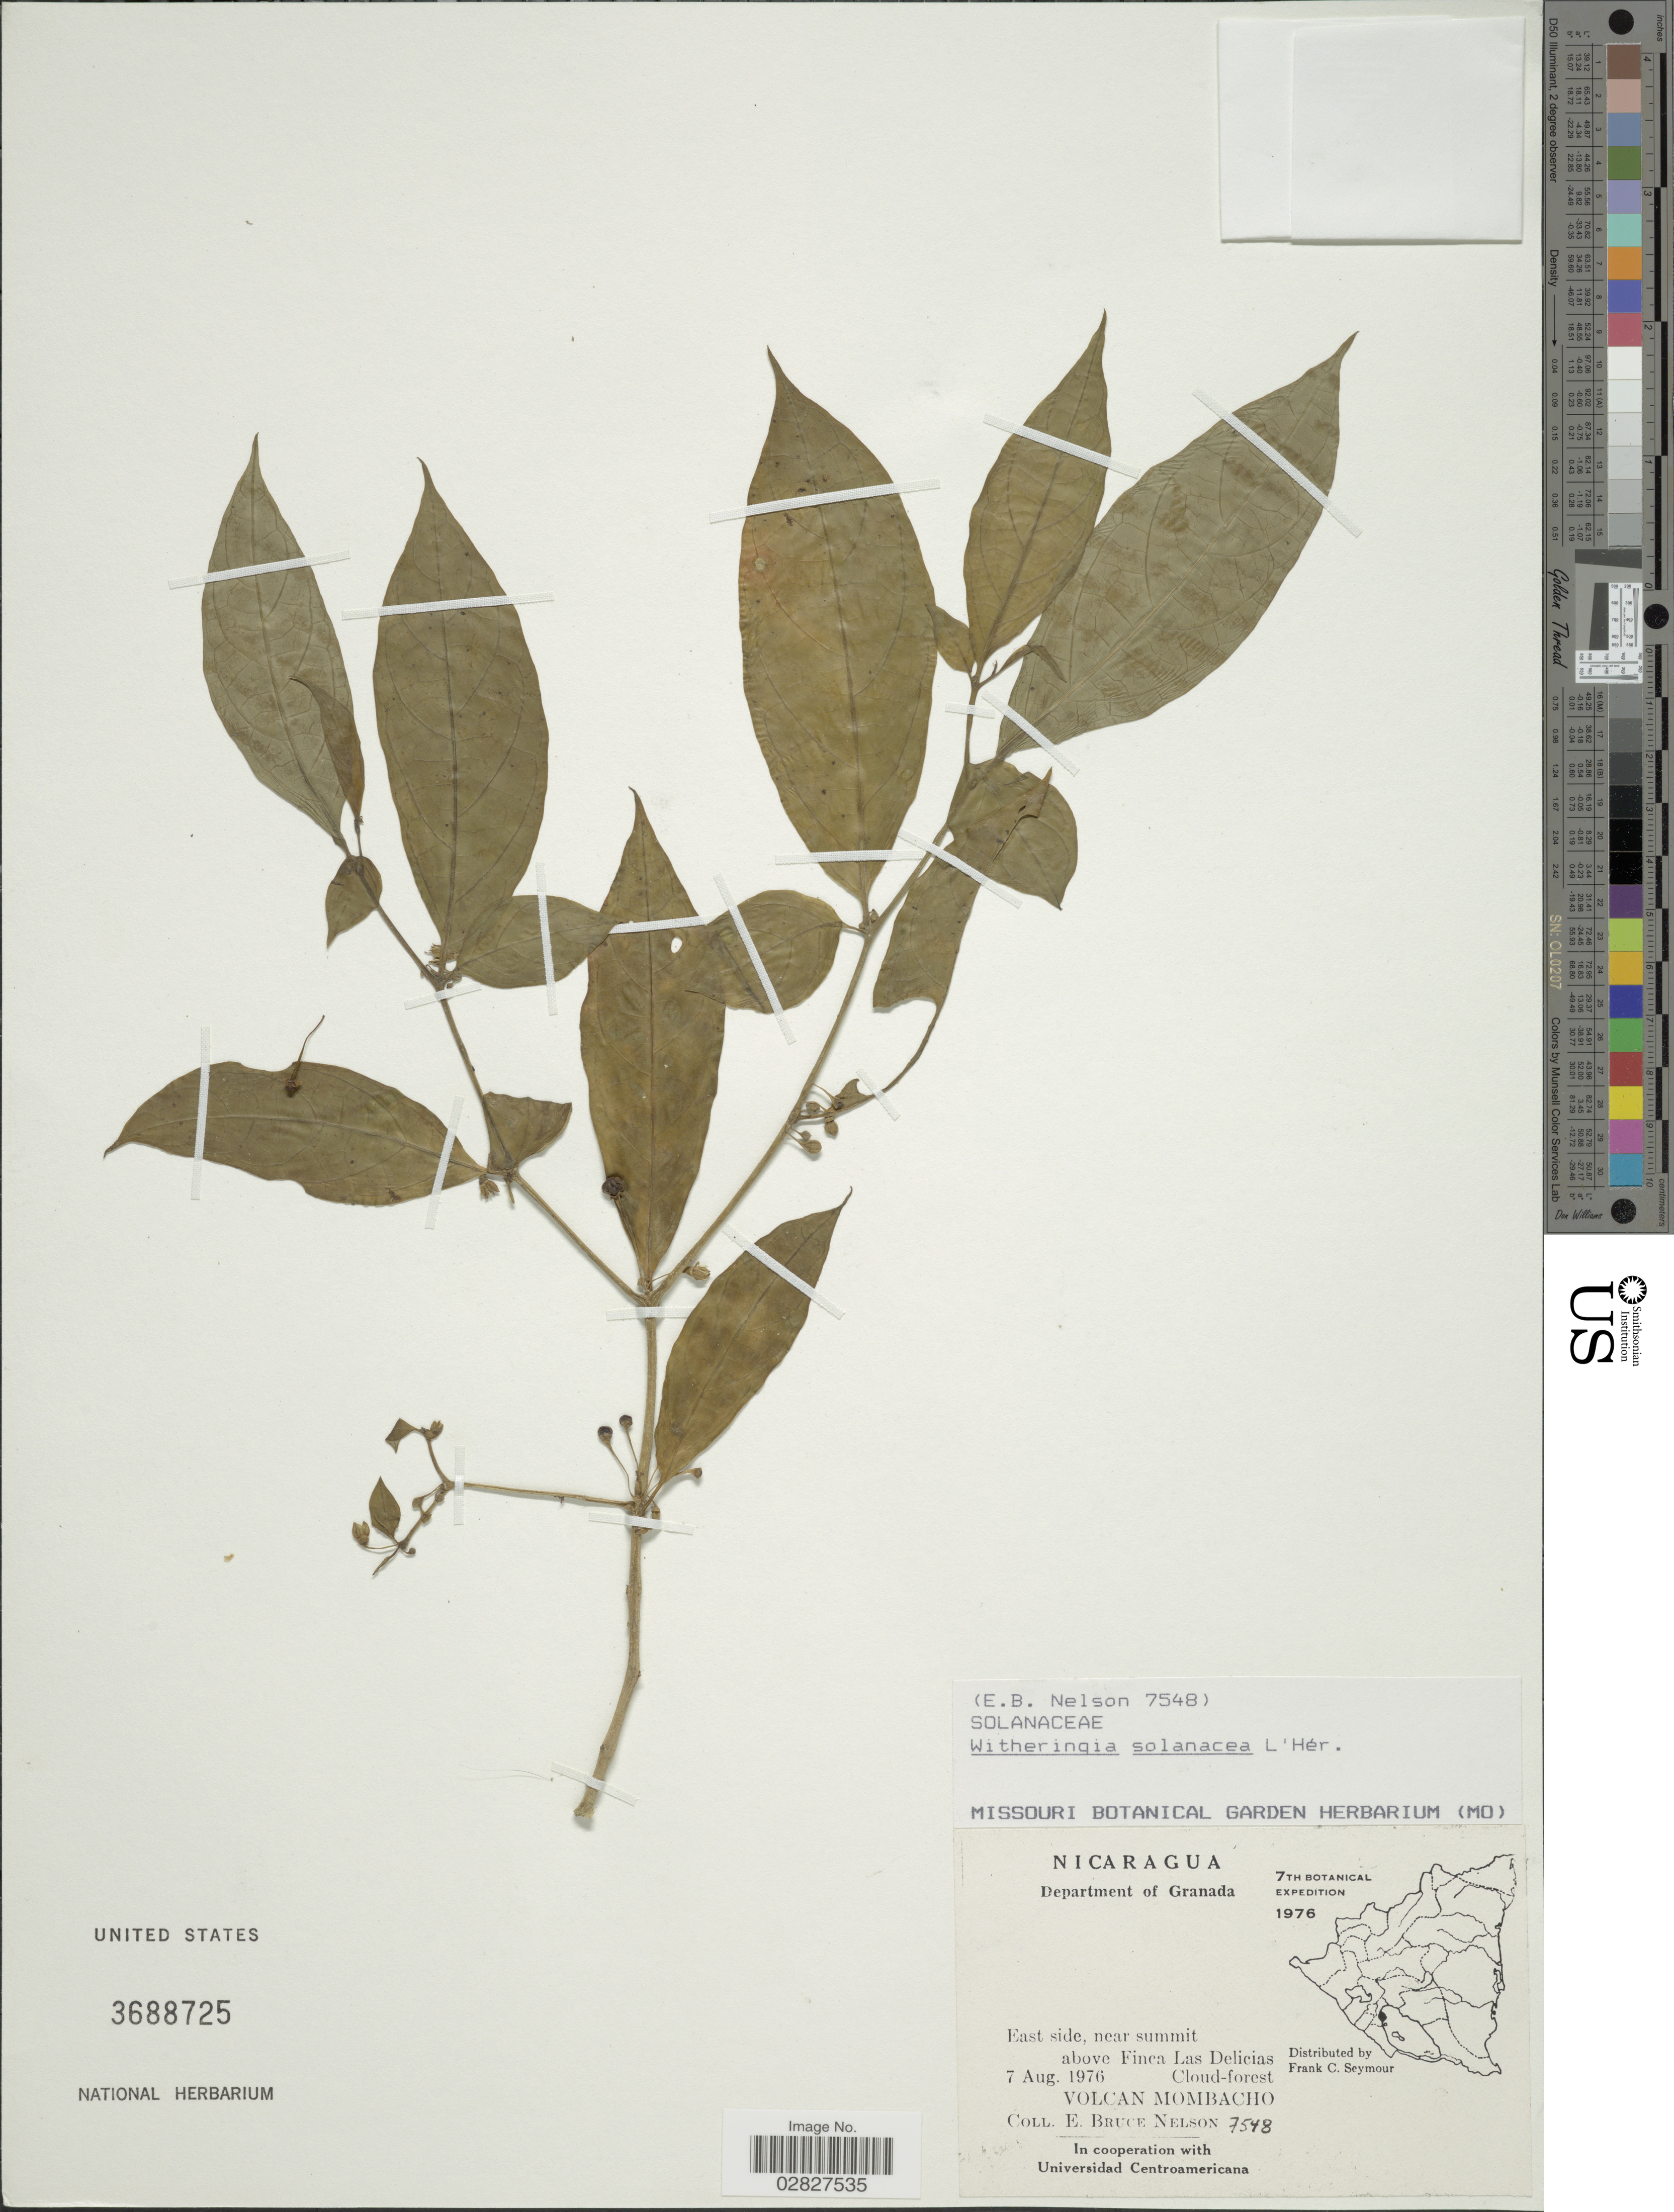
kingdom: Plantae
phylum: Tracheophyta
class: Magnoliopsida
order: Solanales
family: Solanaceae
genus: Witheringia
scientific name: Witheringia solanacea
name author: L'Hér.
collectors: E. B. Nelson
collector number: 7548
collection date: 1976-08-07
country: Nicaragua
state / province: Granada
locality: Department of Granada. East side, near summit above Finca Las Delicias Cloud-forest. Volcan Mombacho.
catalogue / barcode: US 3688725